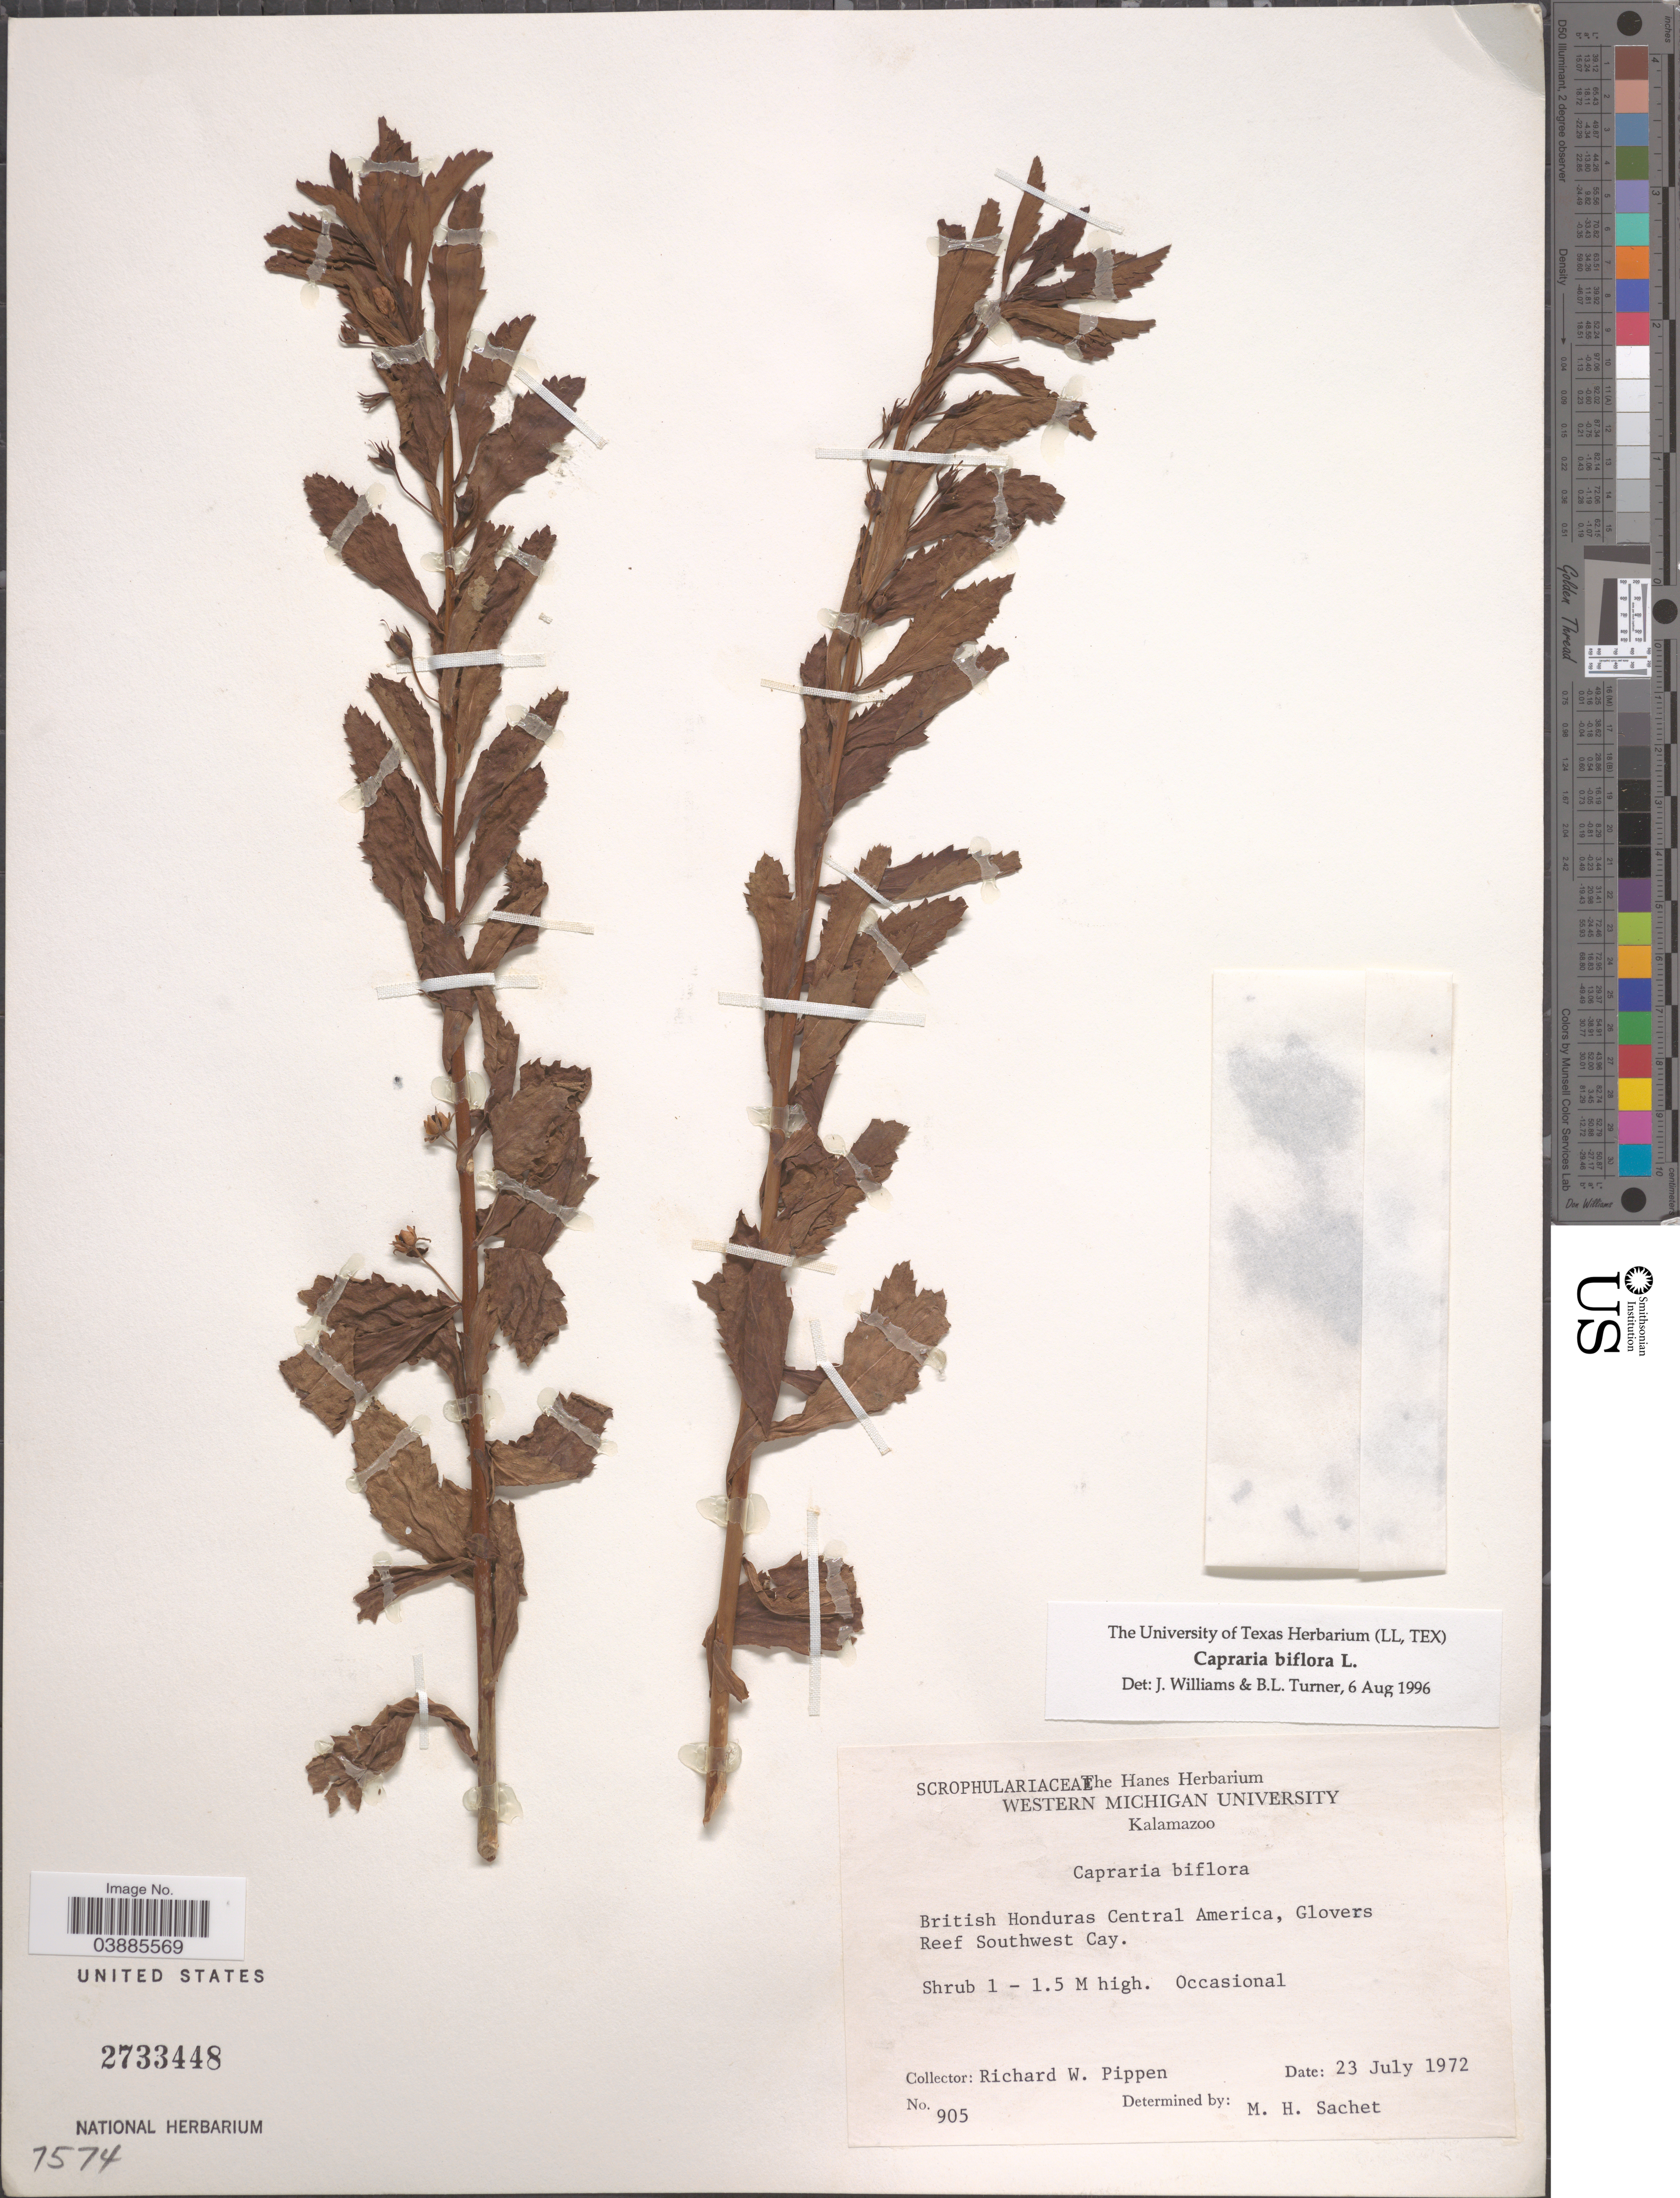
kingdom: Plantae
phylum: Tracheophyta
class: Magnoliopsida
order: Lamiales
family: Scrophulariaceae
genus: Capraria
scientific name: Capraria biflora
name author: L.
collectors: R. W. Pippen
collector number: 905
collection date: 1972-07-23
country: Belize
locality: British Honduras Central America, Glovers Reef Southwest Cay.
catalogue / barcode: US 2733448